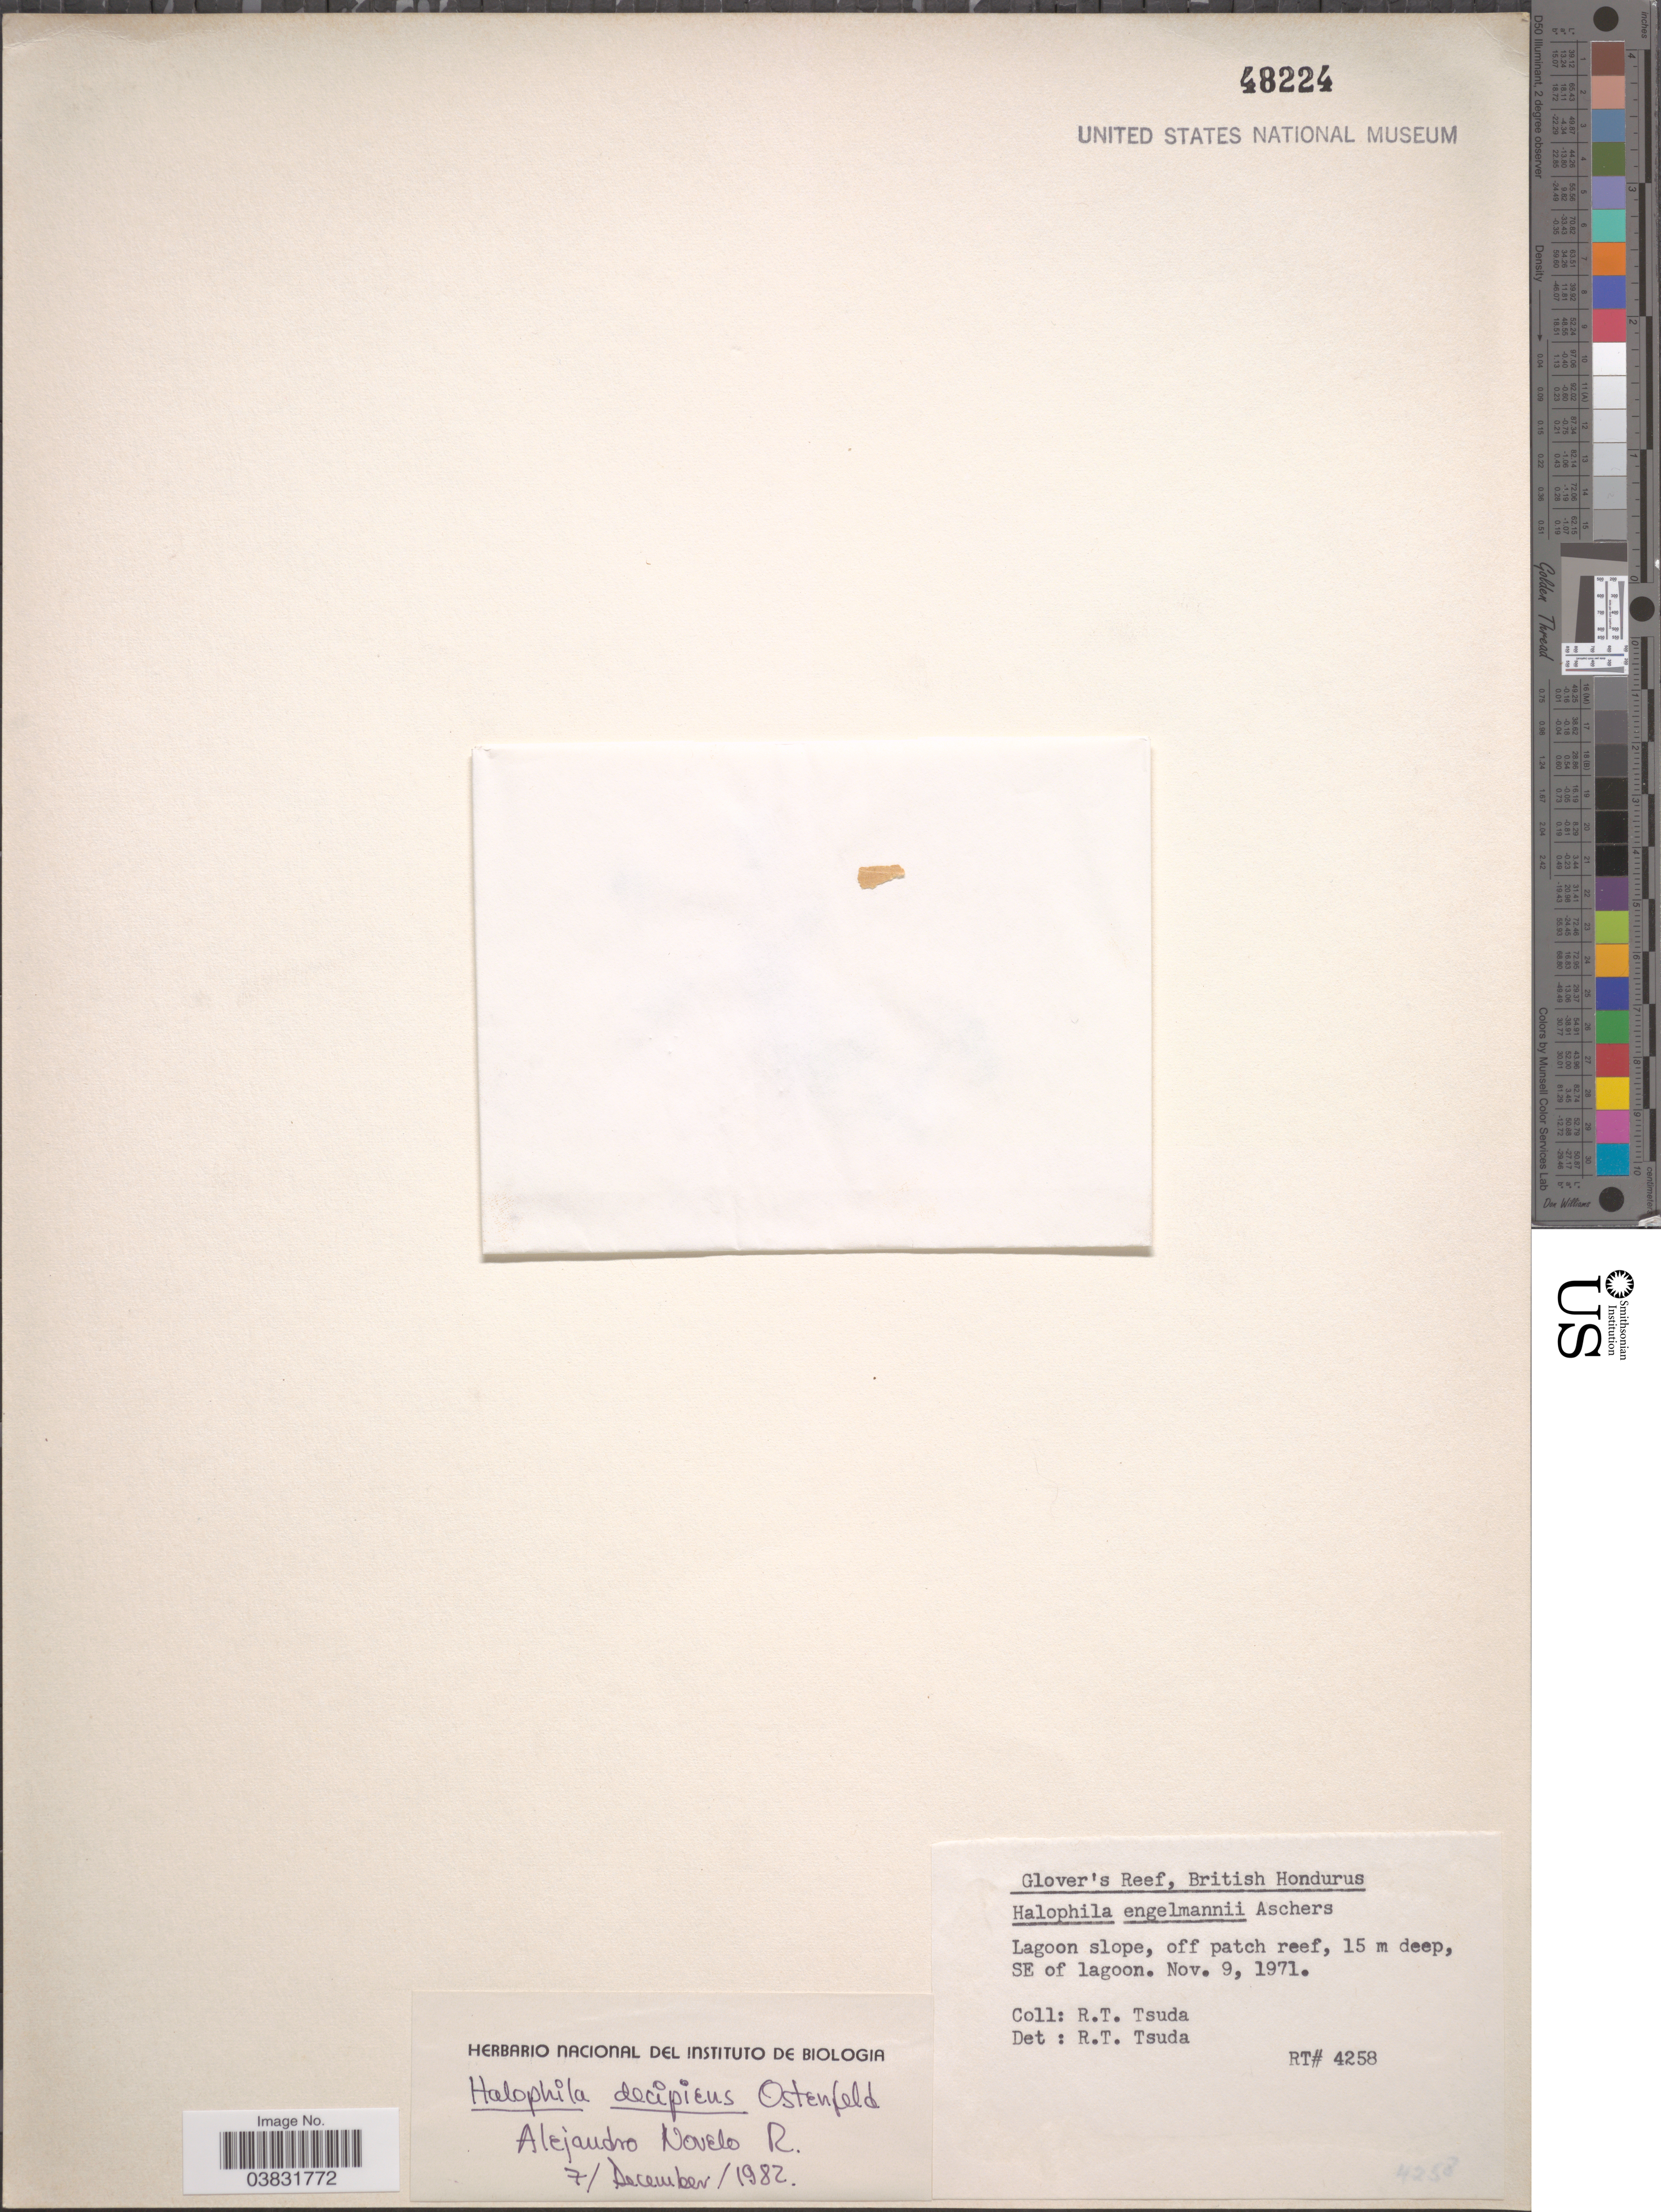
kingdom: Plantae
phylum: Tracheophyta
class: Liliopsida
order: Alismatales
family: Hydrocharitaceae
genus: Halophila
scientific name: Halophila decipiens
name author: Ostenf.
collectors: R. Tsuda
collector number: RT4258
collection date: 1971-11-09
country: Belize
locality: Glover's Reef, British Honduras. Lagoon slope, off patch reef, 15 m deep, SE of lagoon.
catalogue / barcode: US 48224